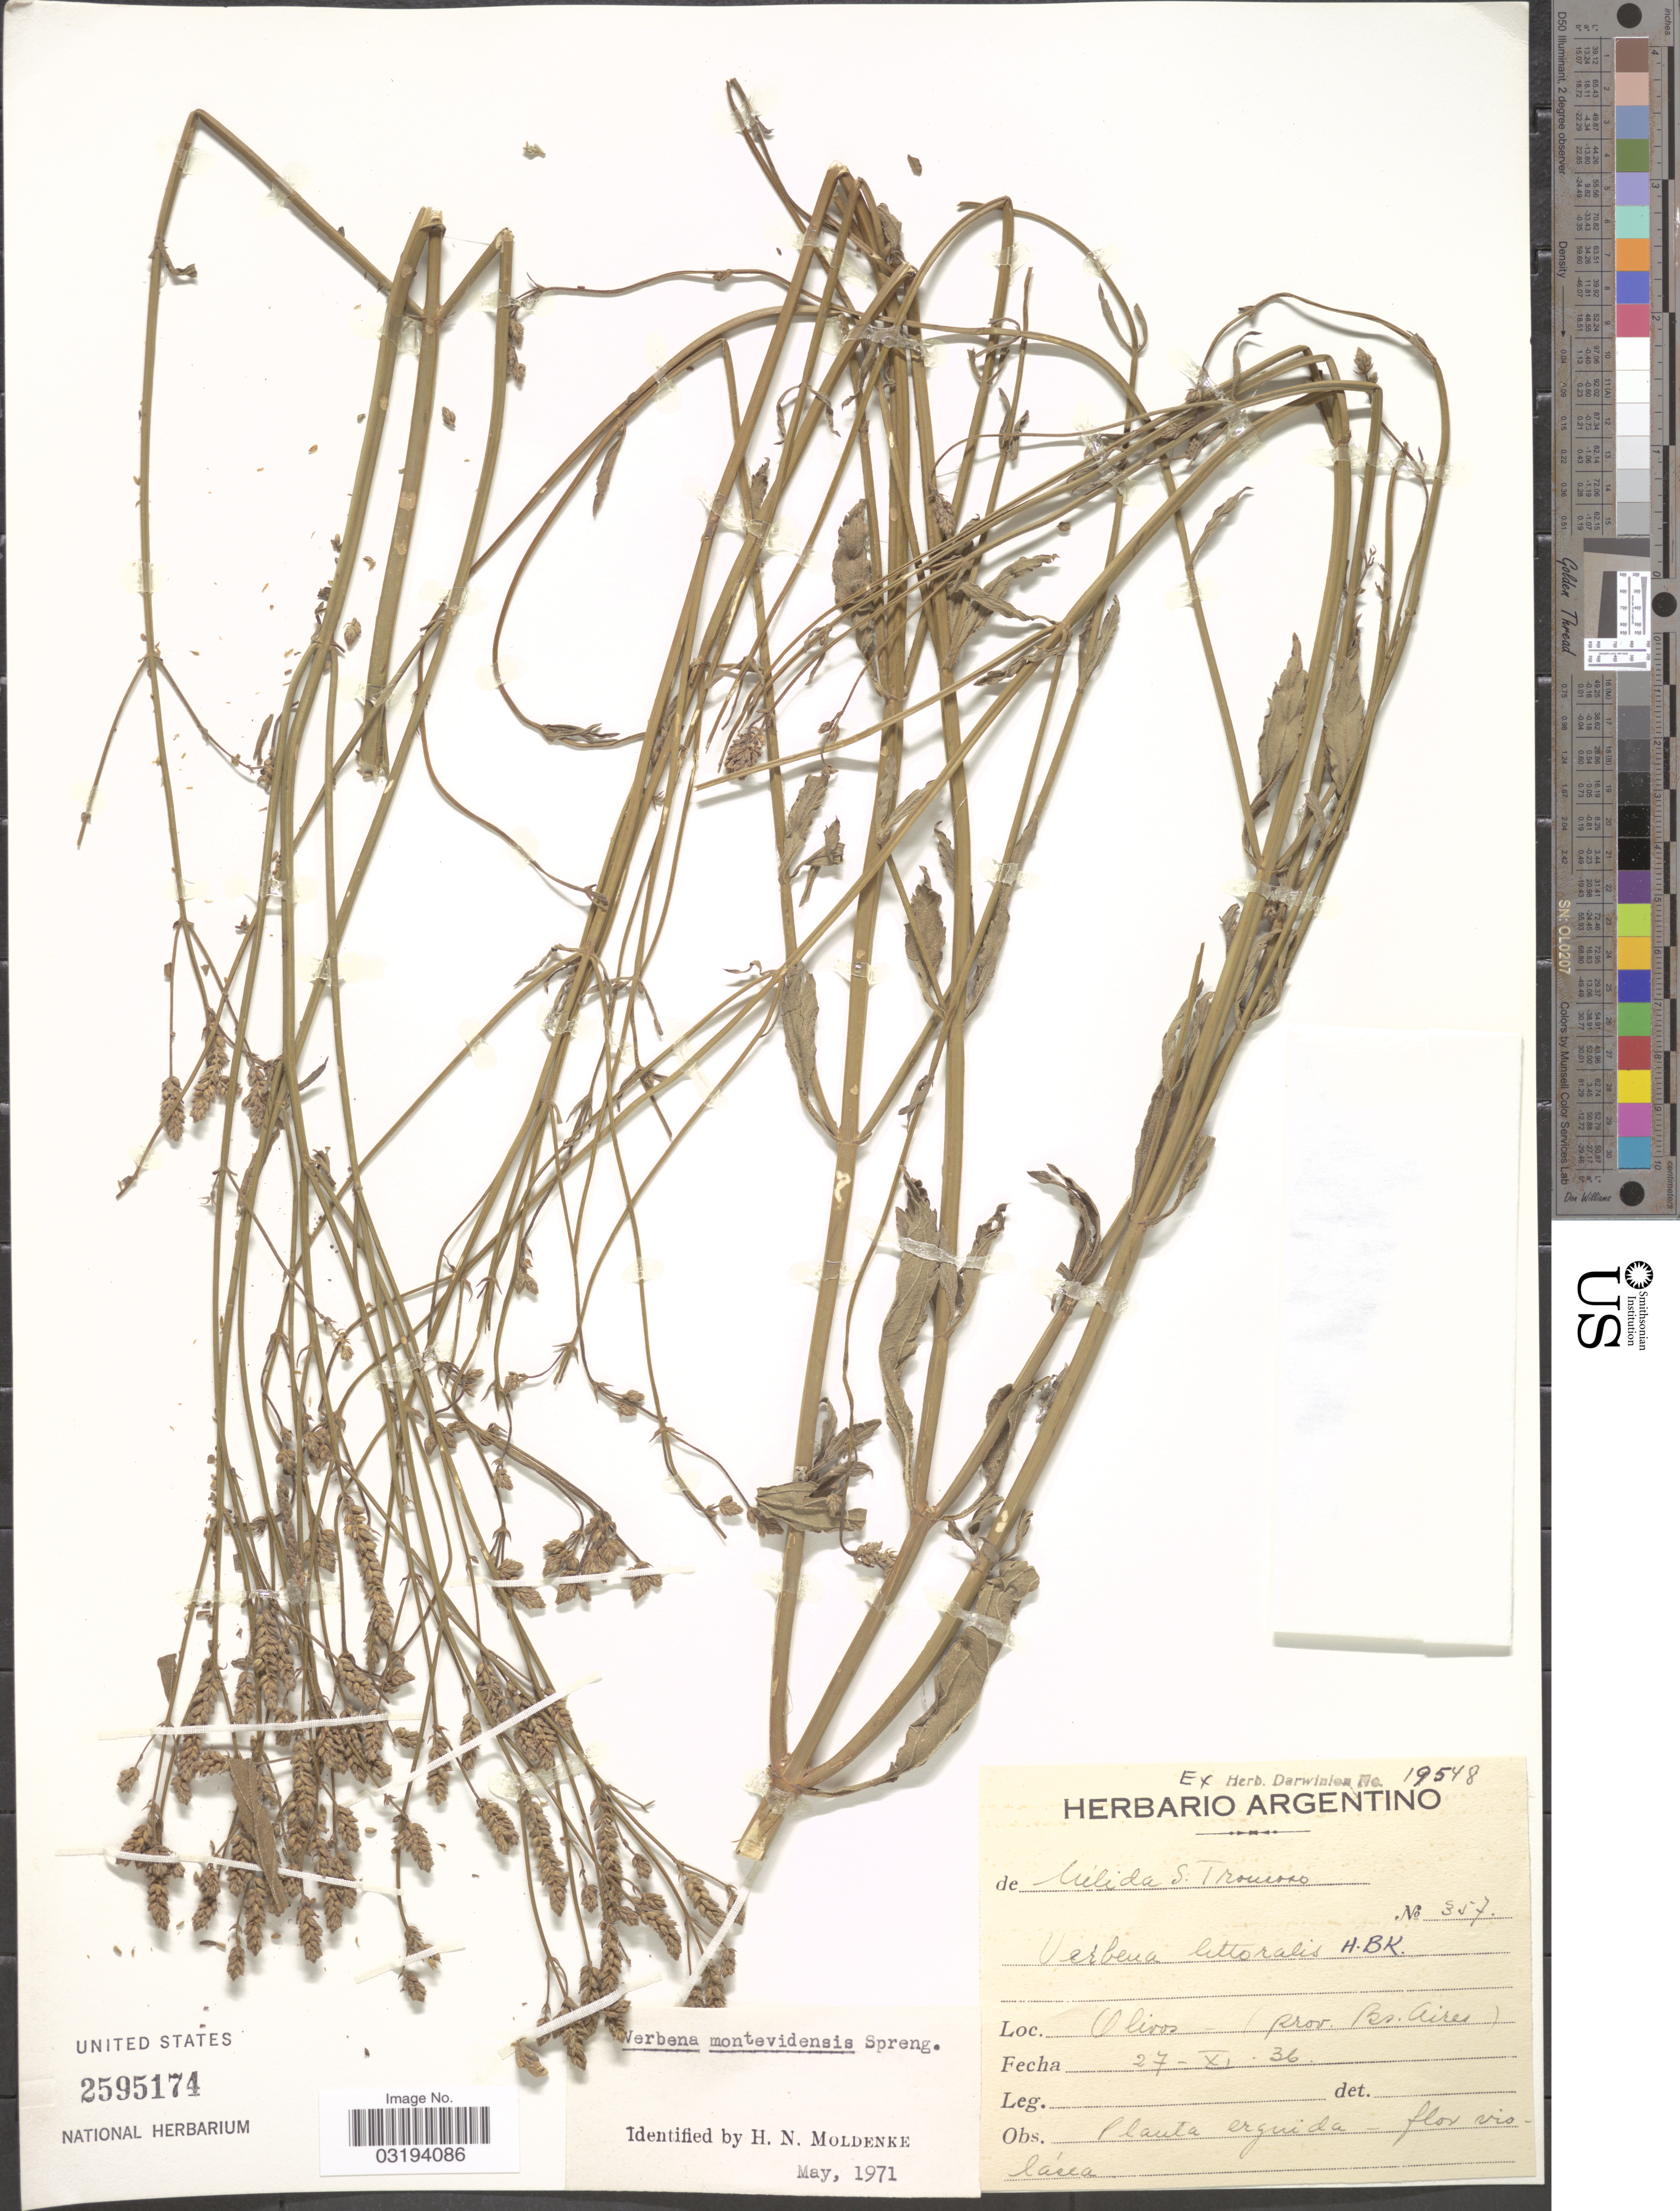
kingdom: Plantae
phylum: Tracheophyta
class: Magnoliopsida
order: Lamiales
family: Verbenaceae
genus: Verbena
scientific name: Verbena montevidensis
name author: Spreng.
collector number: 357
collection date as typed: Transcribed d/m/y: 27/11/36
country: Argentina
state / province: Buenos Aires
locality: Olivos-(Prov. Bs. Aires).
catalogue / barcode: US 2595174